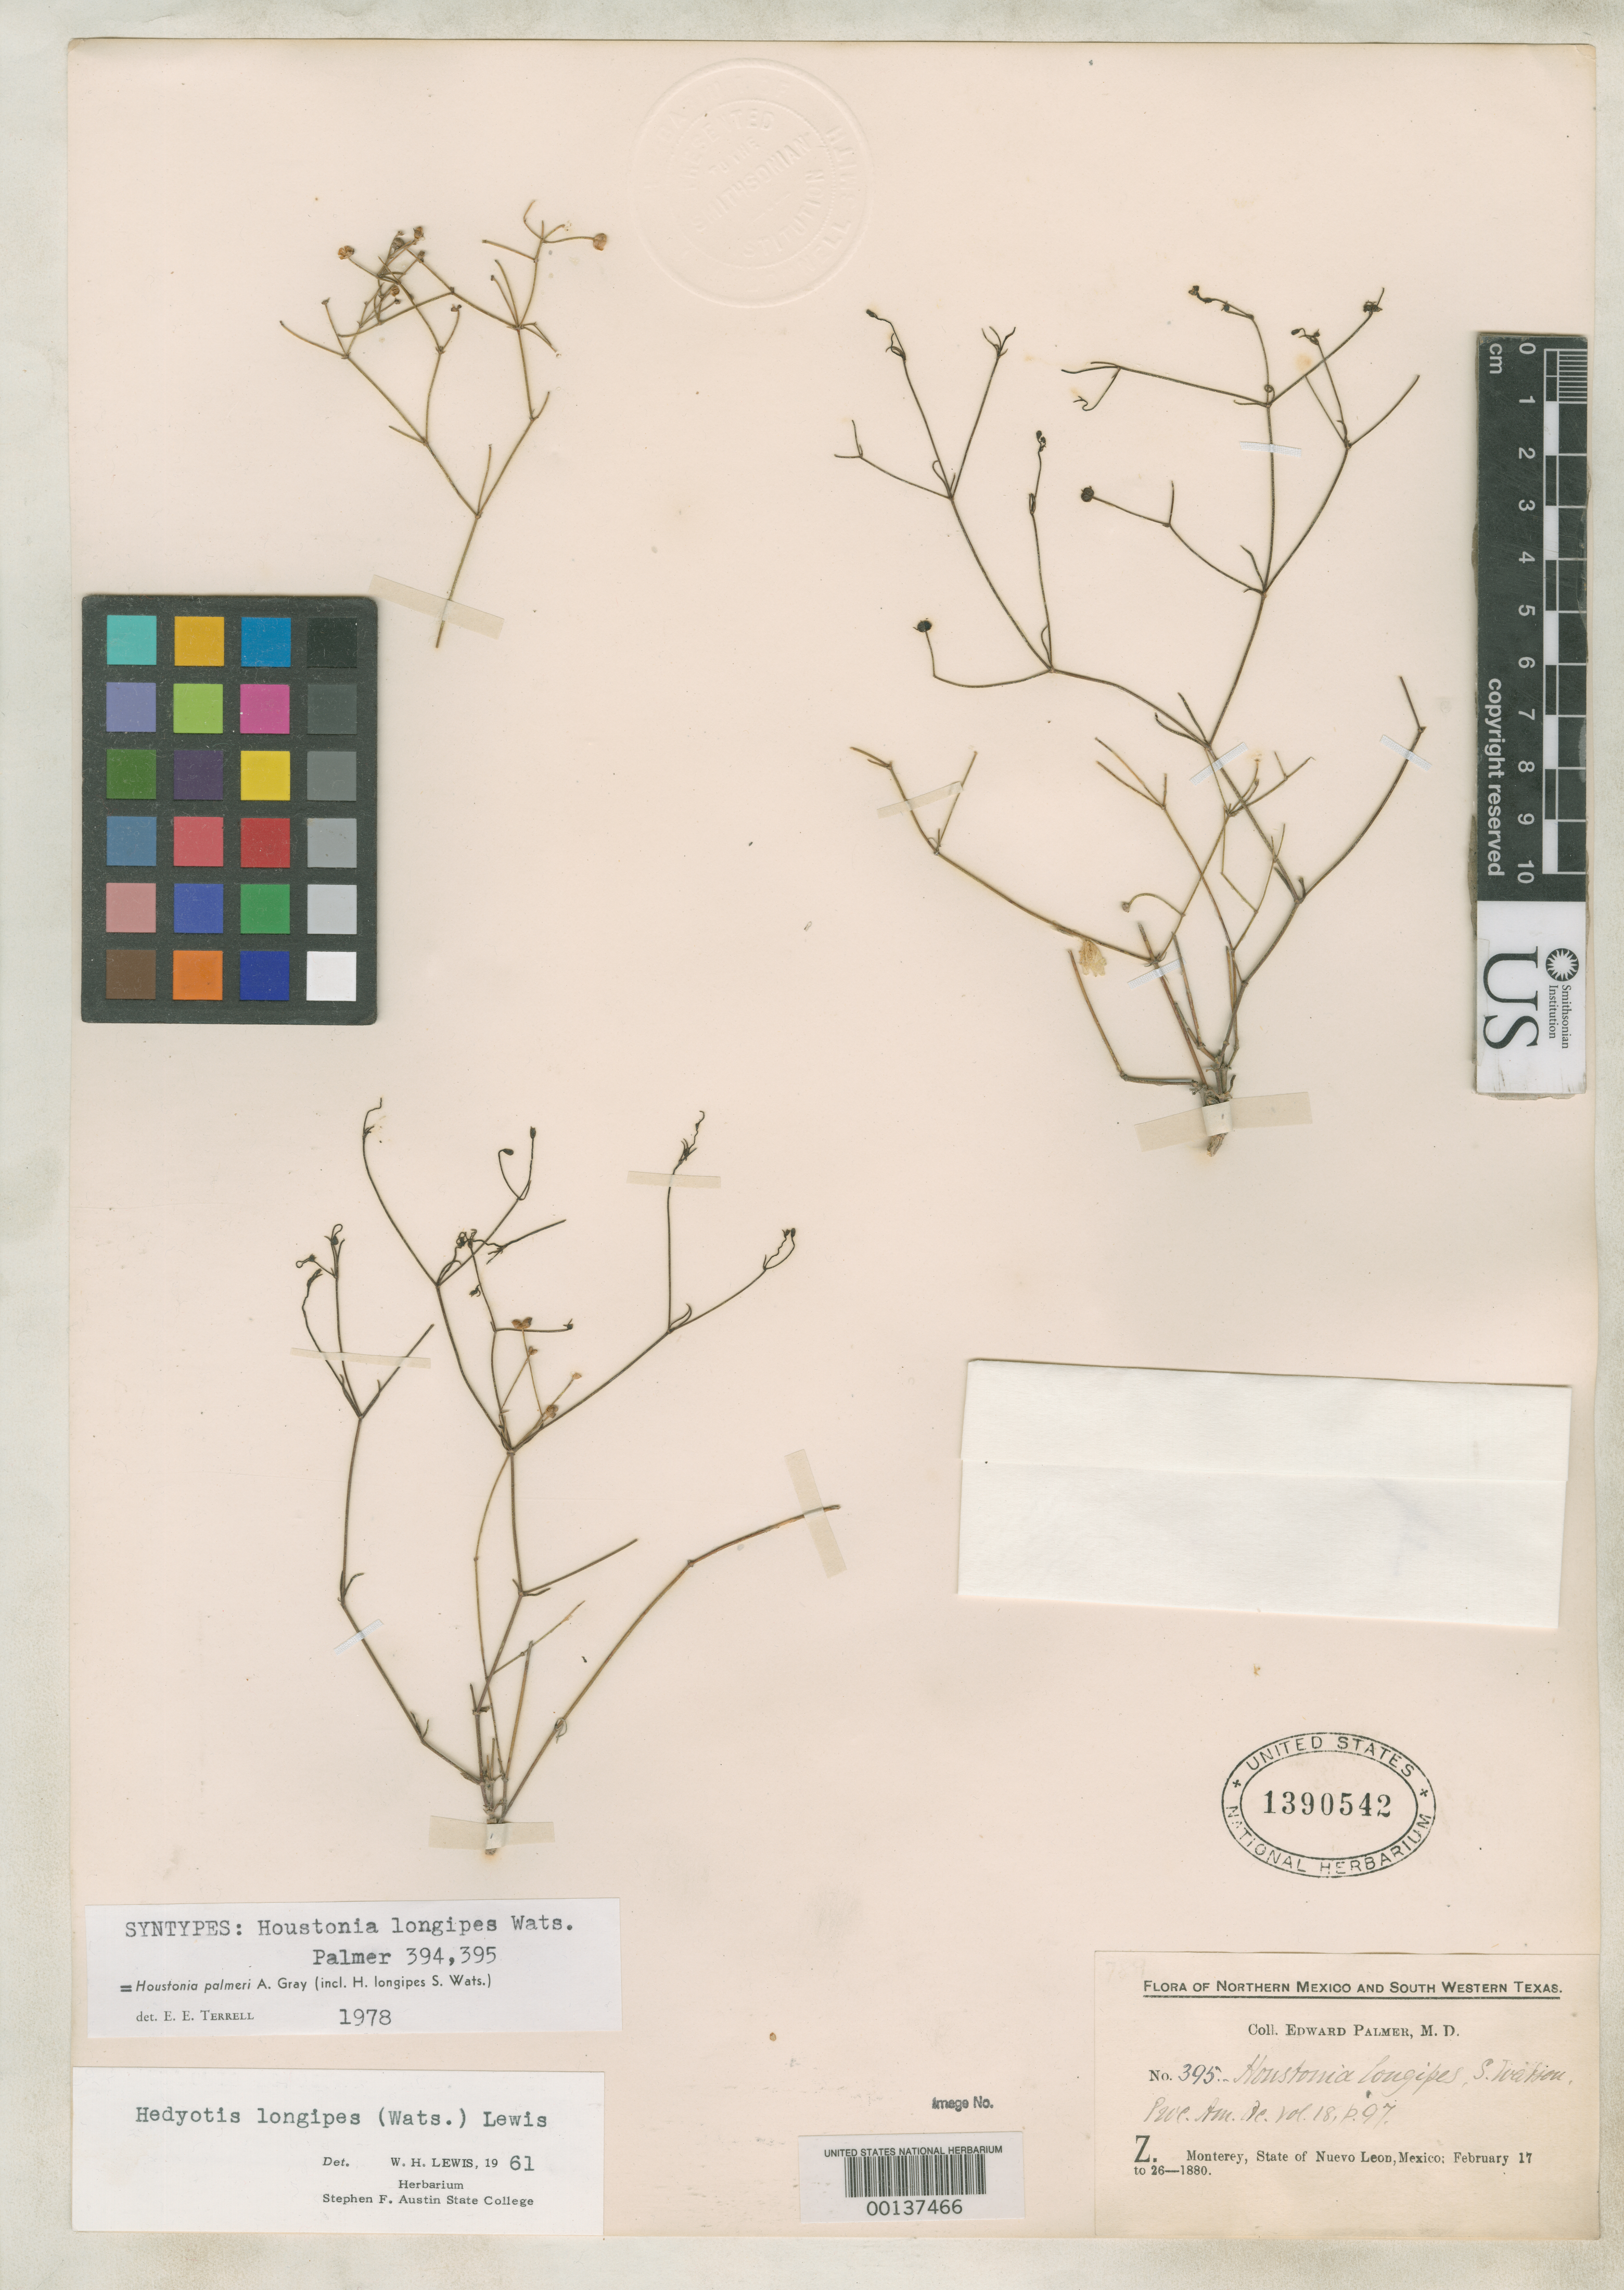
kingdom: Plantae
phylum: Tracheophyta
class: Magnoliopsida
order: Gentianales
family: Rubiaceae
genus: Houstonia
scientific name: Houstonia longipes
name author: S. Watson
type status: Syntype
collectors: E. Palmer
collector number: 394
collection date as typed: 17 Feb 1880 to 26 Oct 1880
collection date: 1880-02-17/1880-02-26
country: Mexico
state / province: Nuevo León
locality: Monterrey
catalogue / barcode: US 1390542